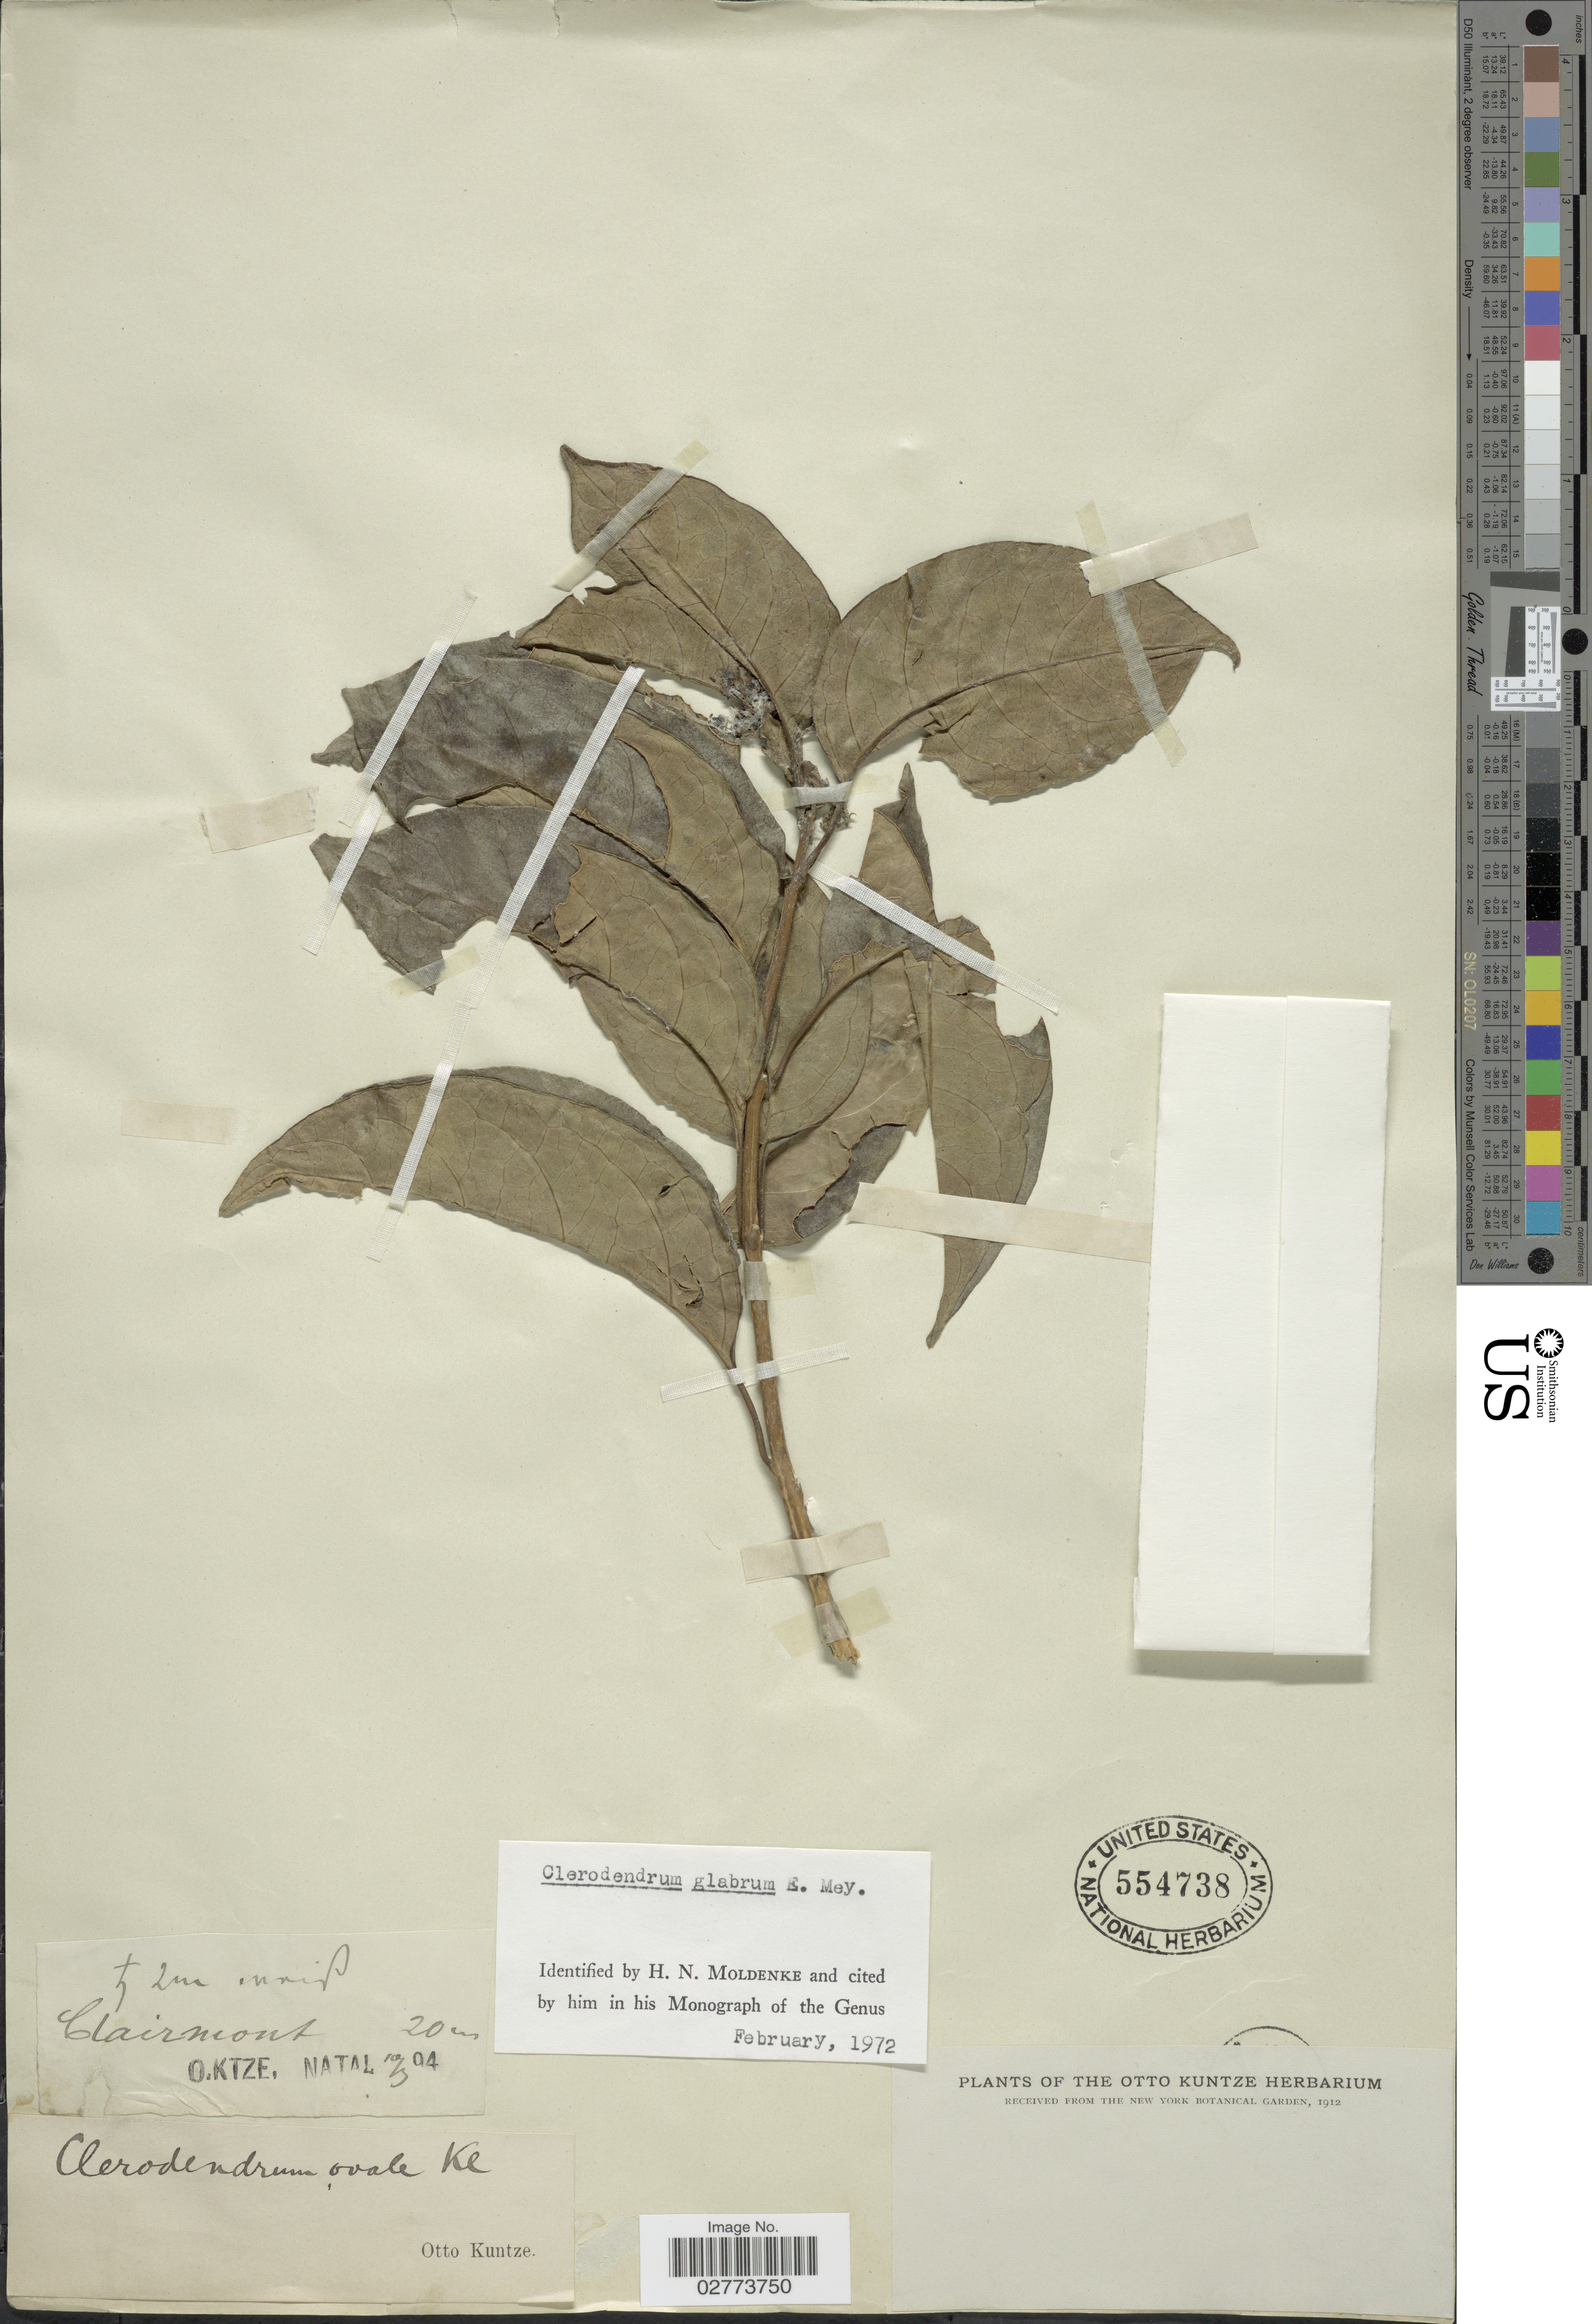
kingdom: Plantae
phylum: Tracheophyta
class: Magnoliopsida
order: Lamiales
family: Lamiaceae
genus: Clerodendrum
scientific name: Clerodendrum glabrum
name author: E. Mey.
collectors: C.E.O. Kuntze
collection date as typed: Transcribed d/m/y: 10/3/4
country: South Africa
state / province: KwaZulu-Natal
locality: Clairmont, Natal.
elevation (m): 20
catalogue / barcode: US 554738